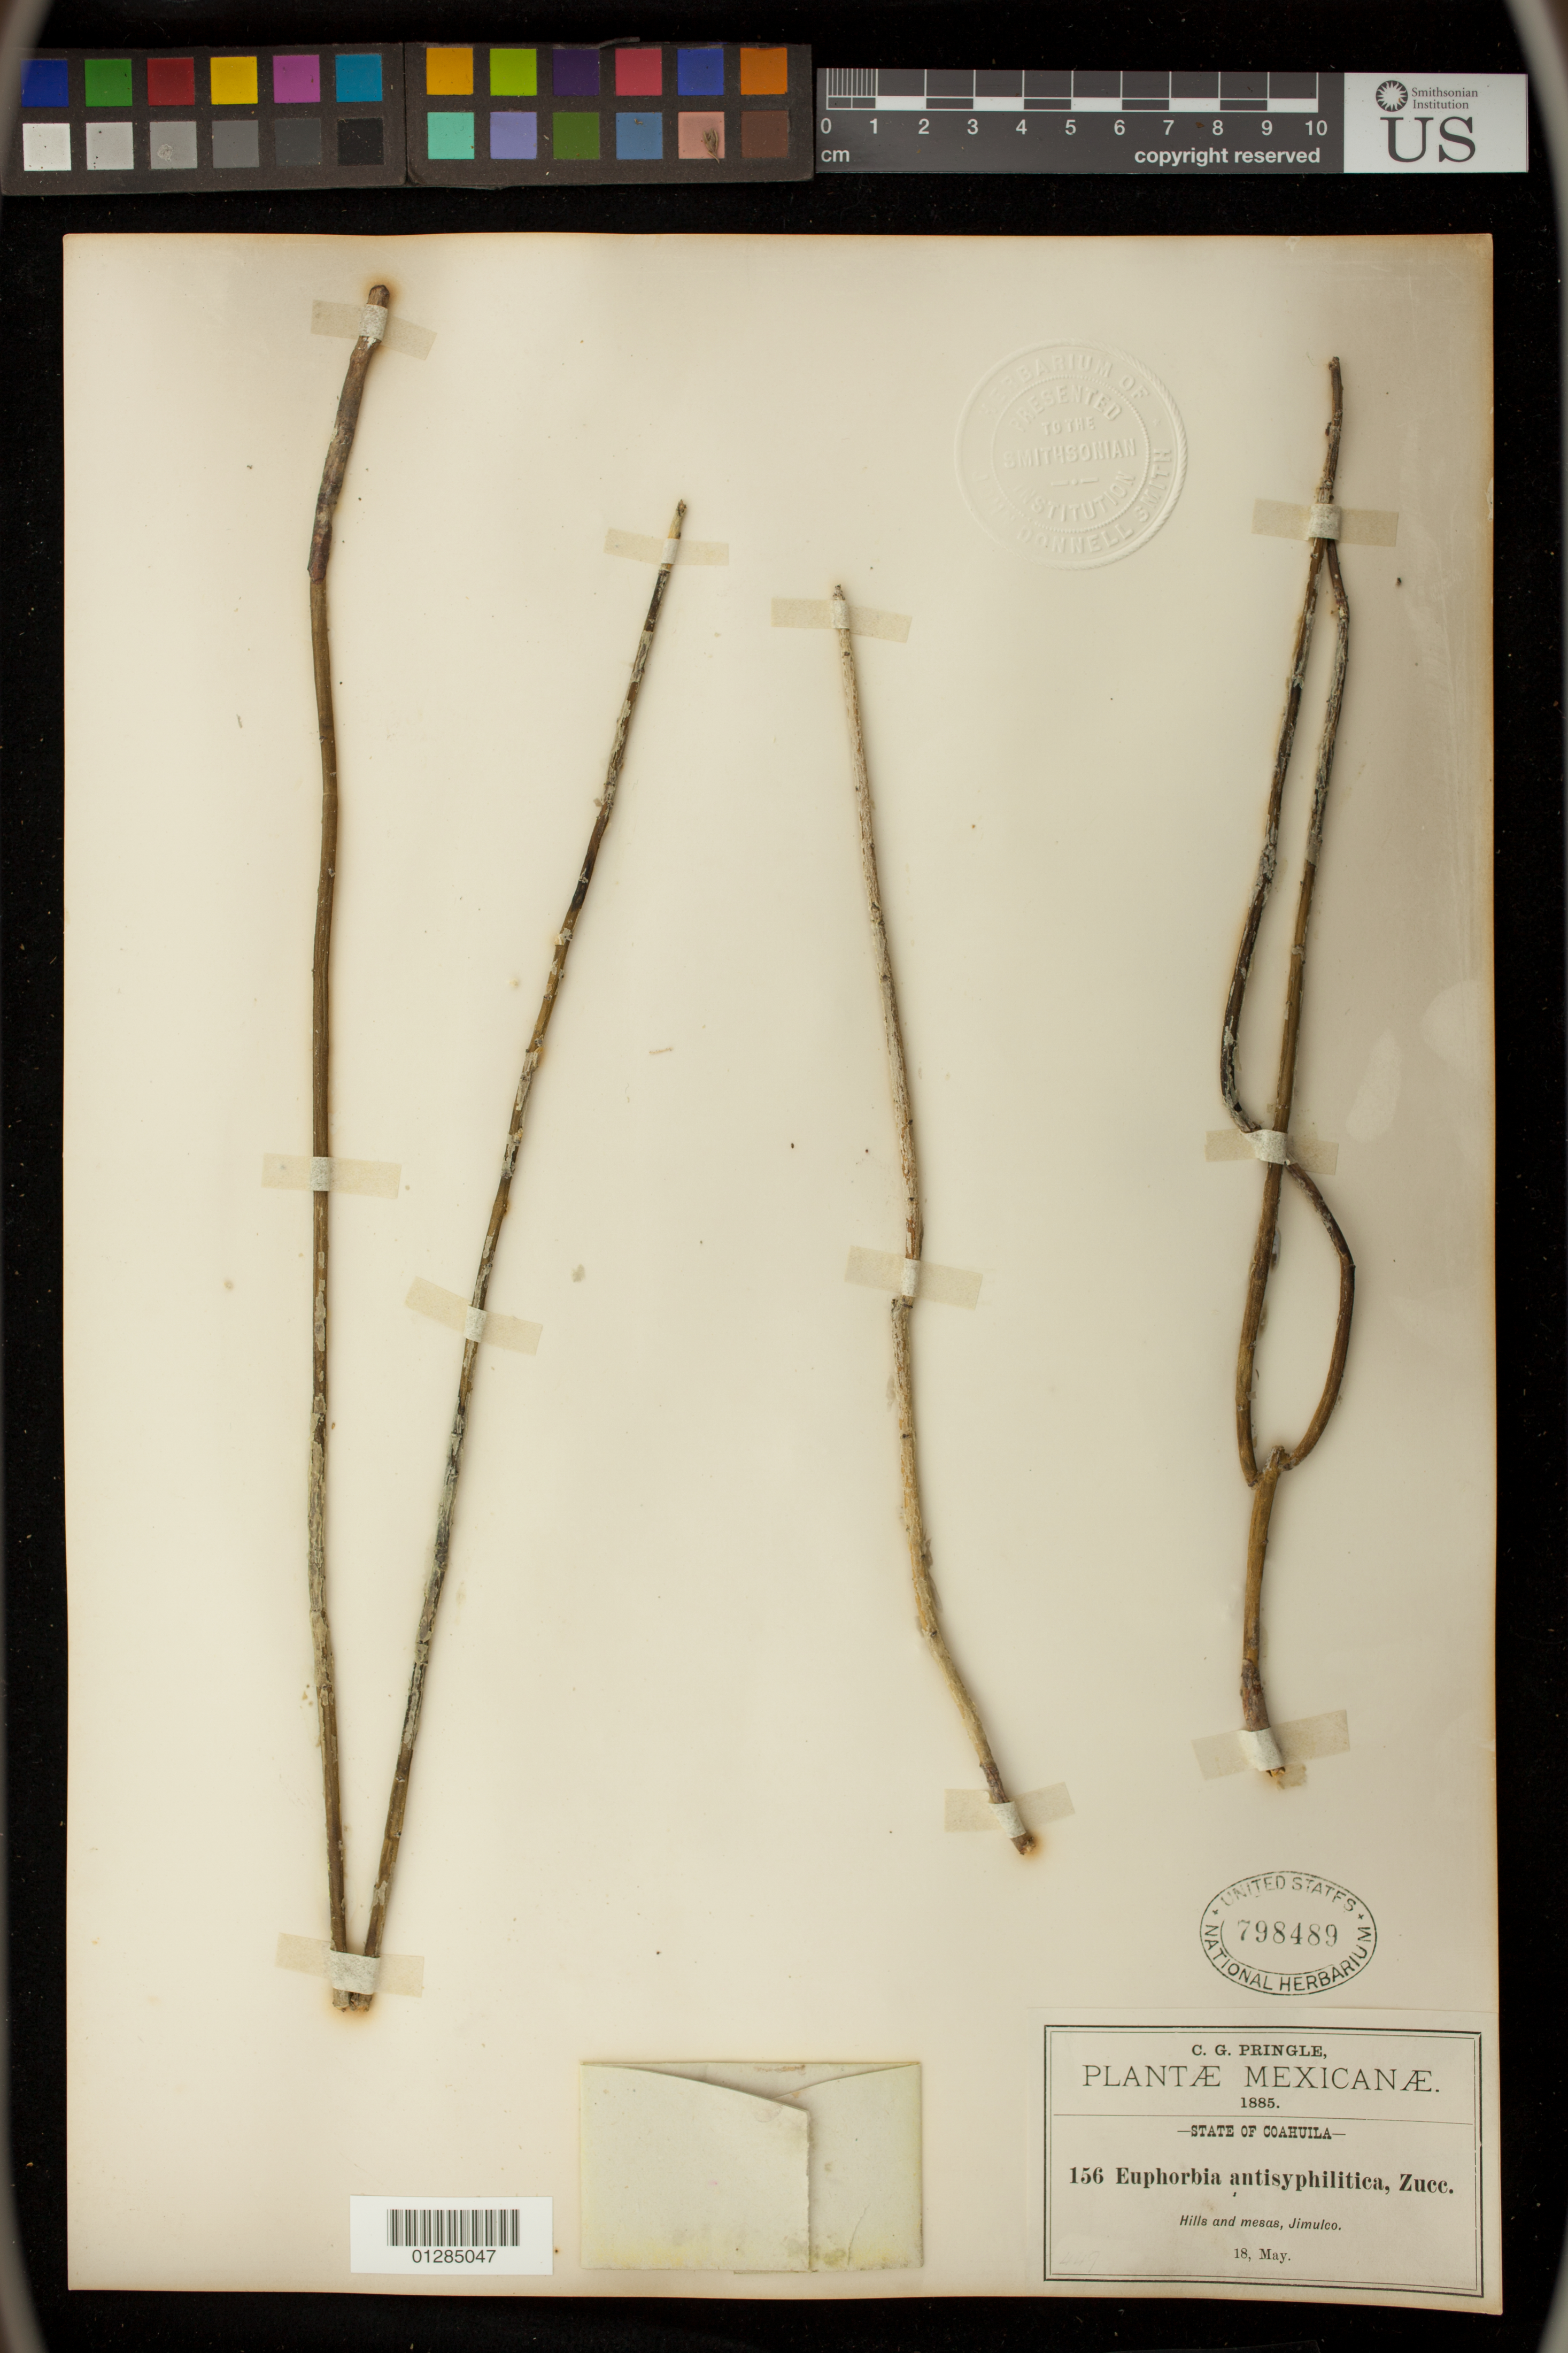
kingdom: Plantae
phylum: Tracheophyta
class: Magnoliopsida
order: Malpighiales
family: Euphorbiaceae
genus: Euphorbia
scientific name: Euphorbia antisyphilitica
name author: Zucc.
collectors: C. G. Pringle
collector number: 156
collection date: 1885-05-18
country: Mexico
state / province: Coahuila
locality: Hills and mesas, Jimulco.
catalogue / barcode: US 798489